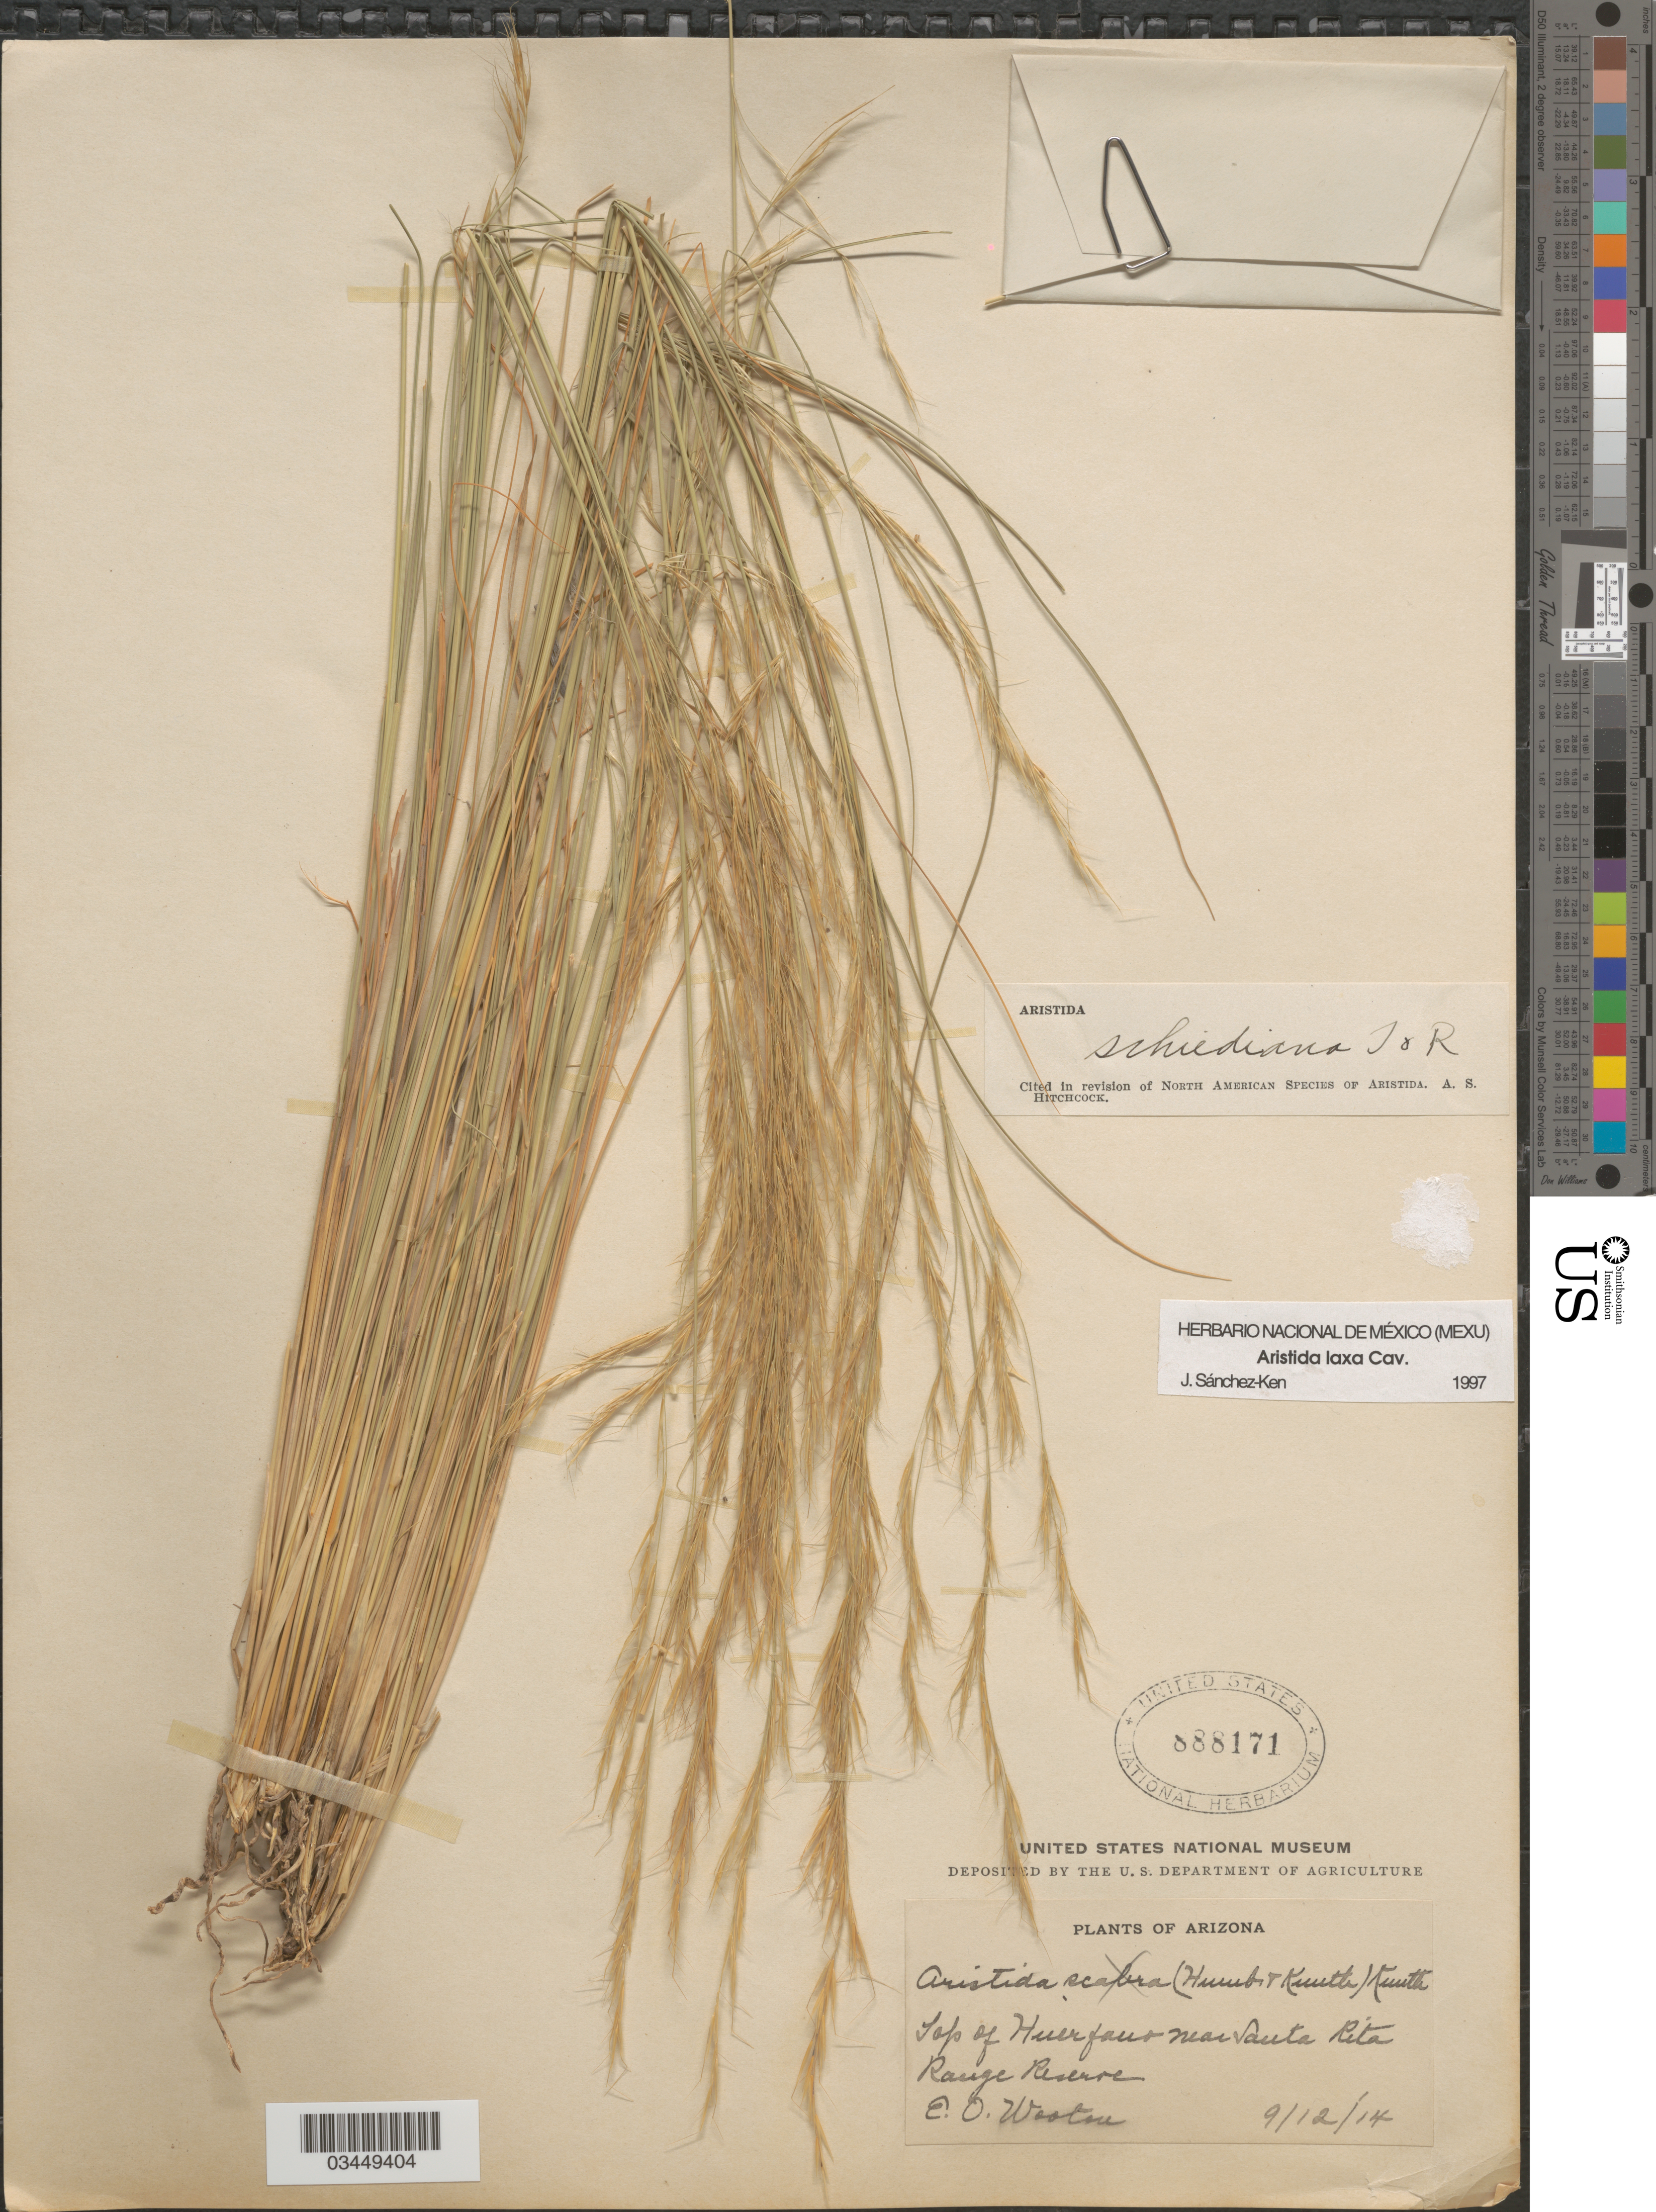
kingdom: Plantae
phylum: Tracheophyta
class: Liliopsida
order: Poales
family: Poaceae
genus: Aristida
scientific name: Aristida laxa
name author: Cav.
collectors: E. O. Wooton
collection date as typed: Transcribed d/m/y: 21/9/14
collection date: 1914-09-21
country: United States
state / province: Arizona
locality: Top of Huerfano near Santa Rita Range Reserve.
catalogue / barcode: US 888171